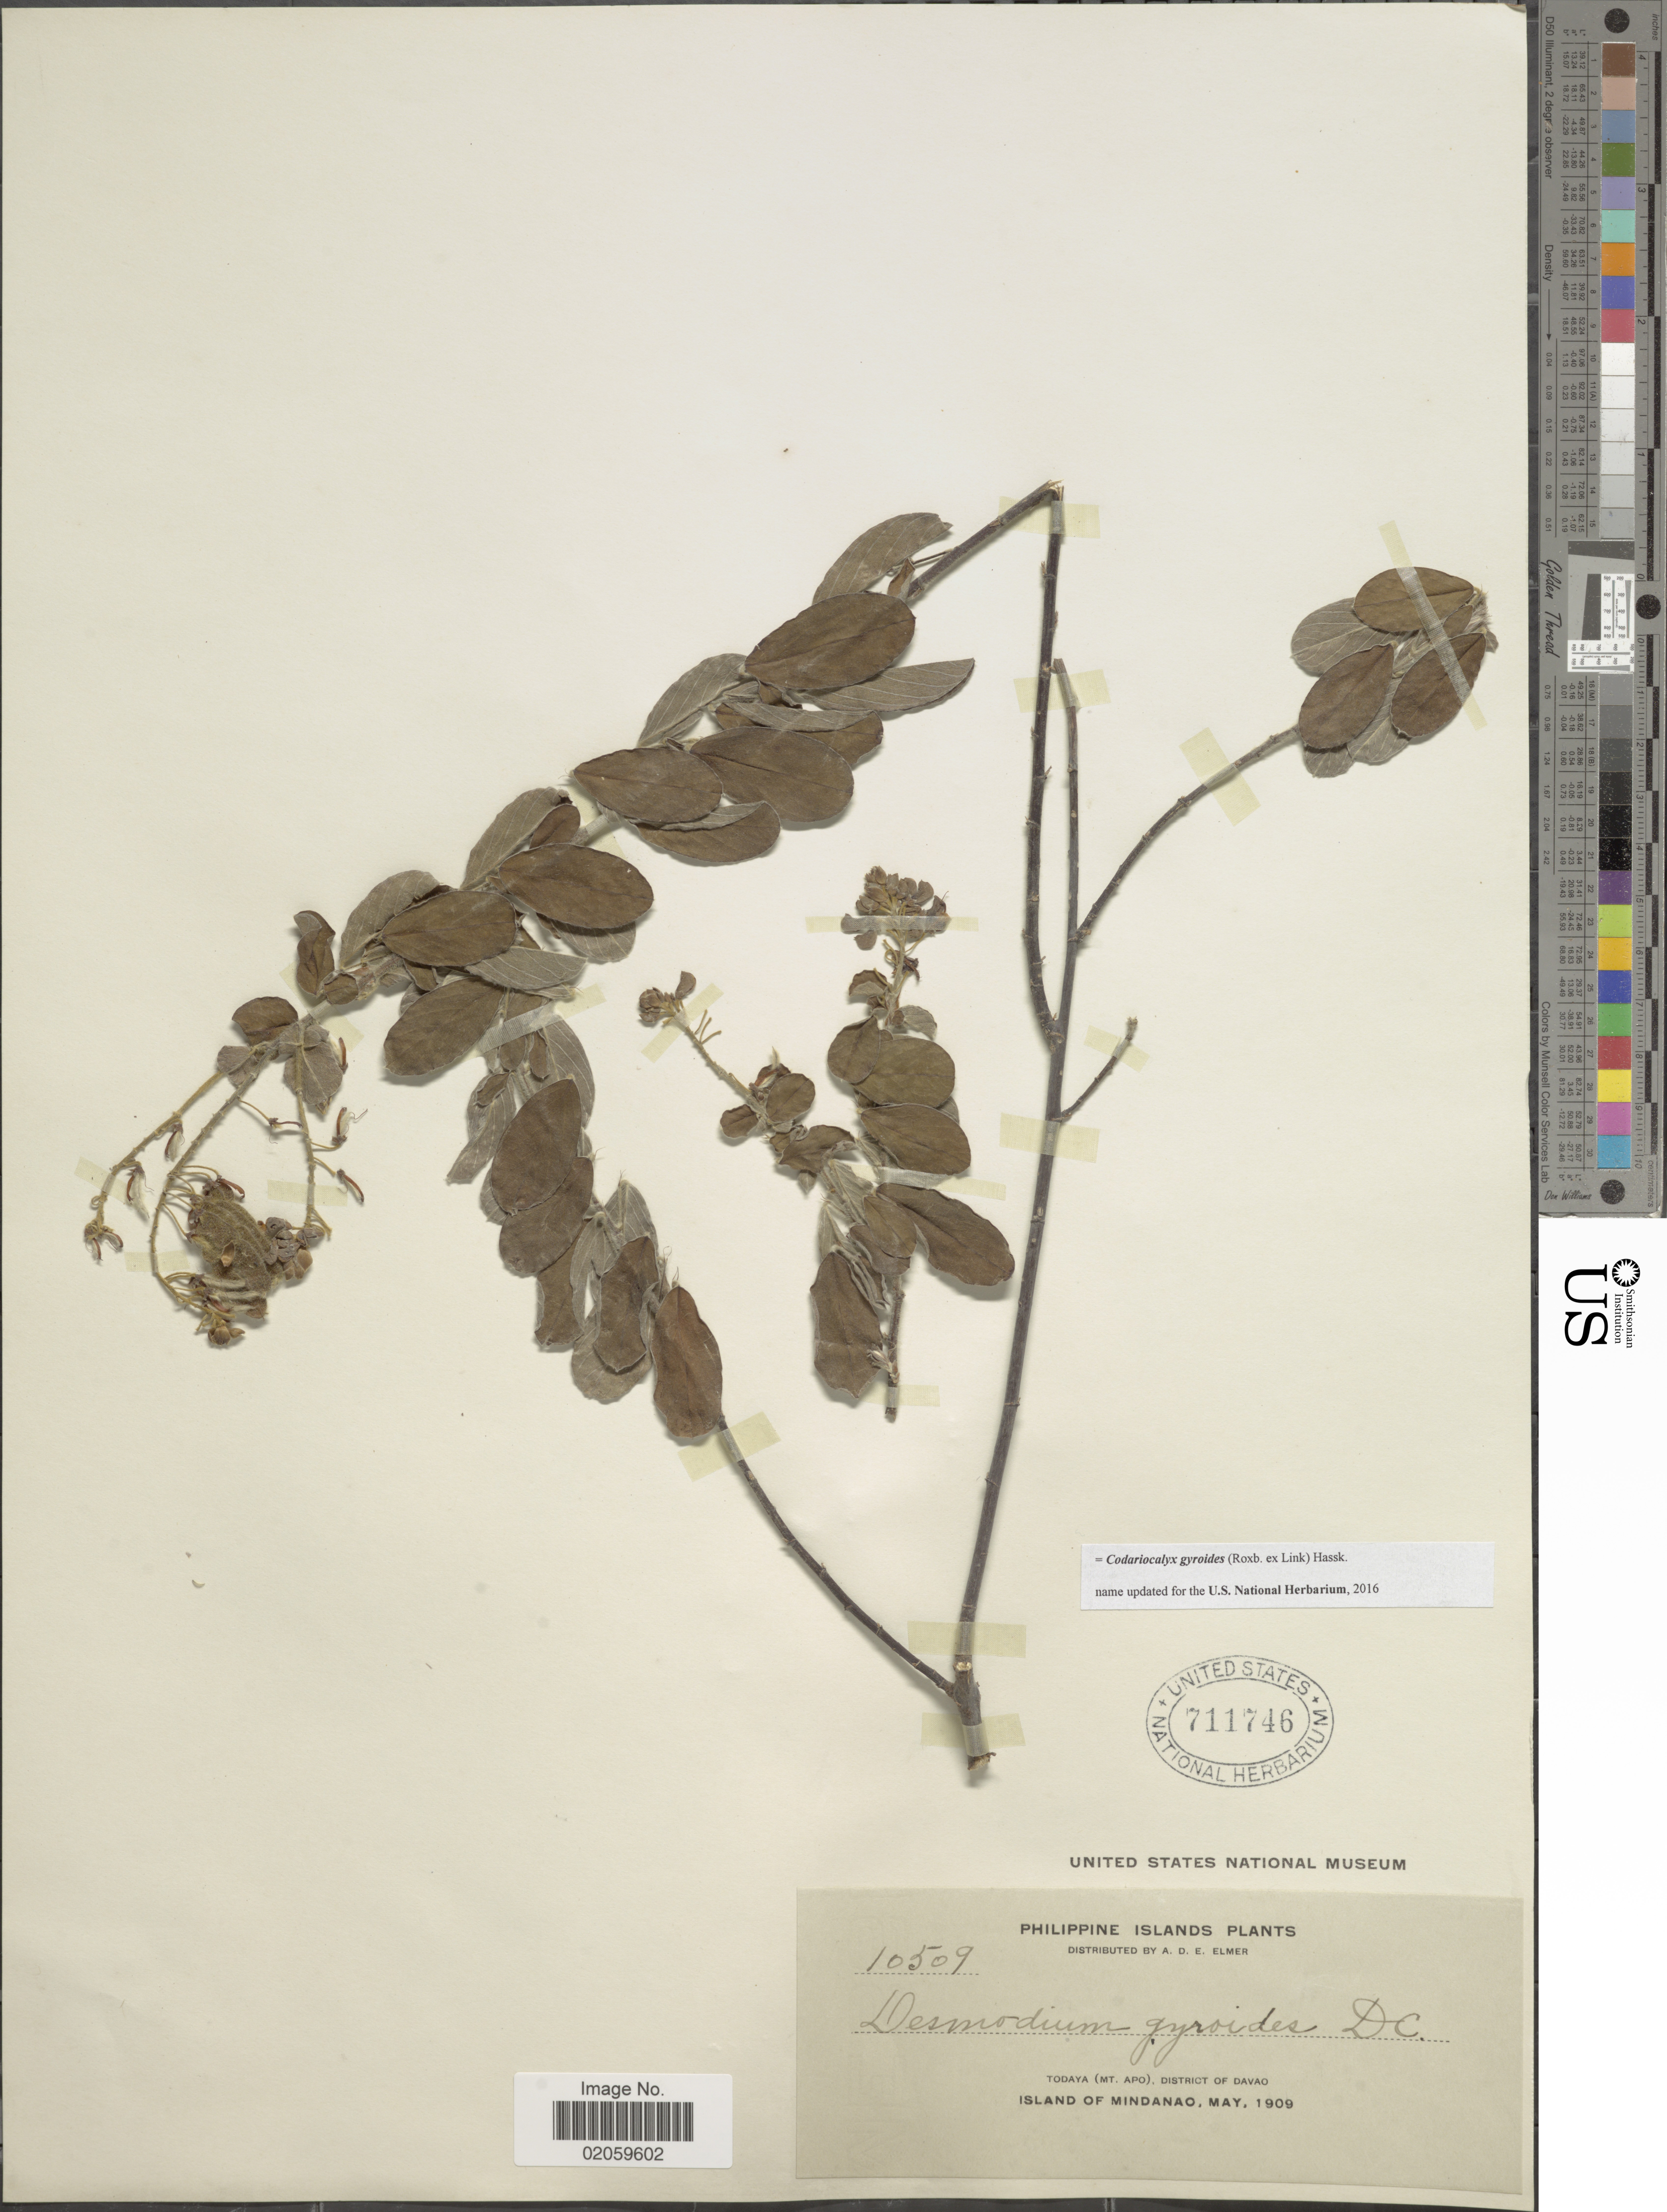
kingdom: Plantae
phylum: Tracheophyta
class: Magnoliopsida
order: Fabales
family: Fabaceae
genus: Codariocalyx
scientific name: Codariocalyx gyroides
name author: (Roxb. & Link) X.Y. Zhu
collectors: A. D. E. Elmer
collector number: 10509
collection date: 1909-05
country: Philippines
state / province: Davao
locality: Todaya (Mt. Apo) Island of Mindanao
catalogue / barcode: US 711746